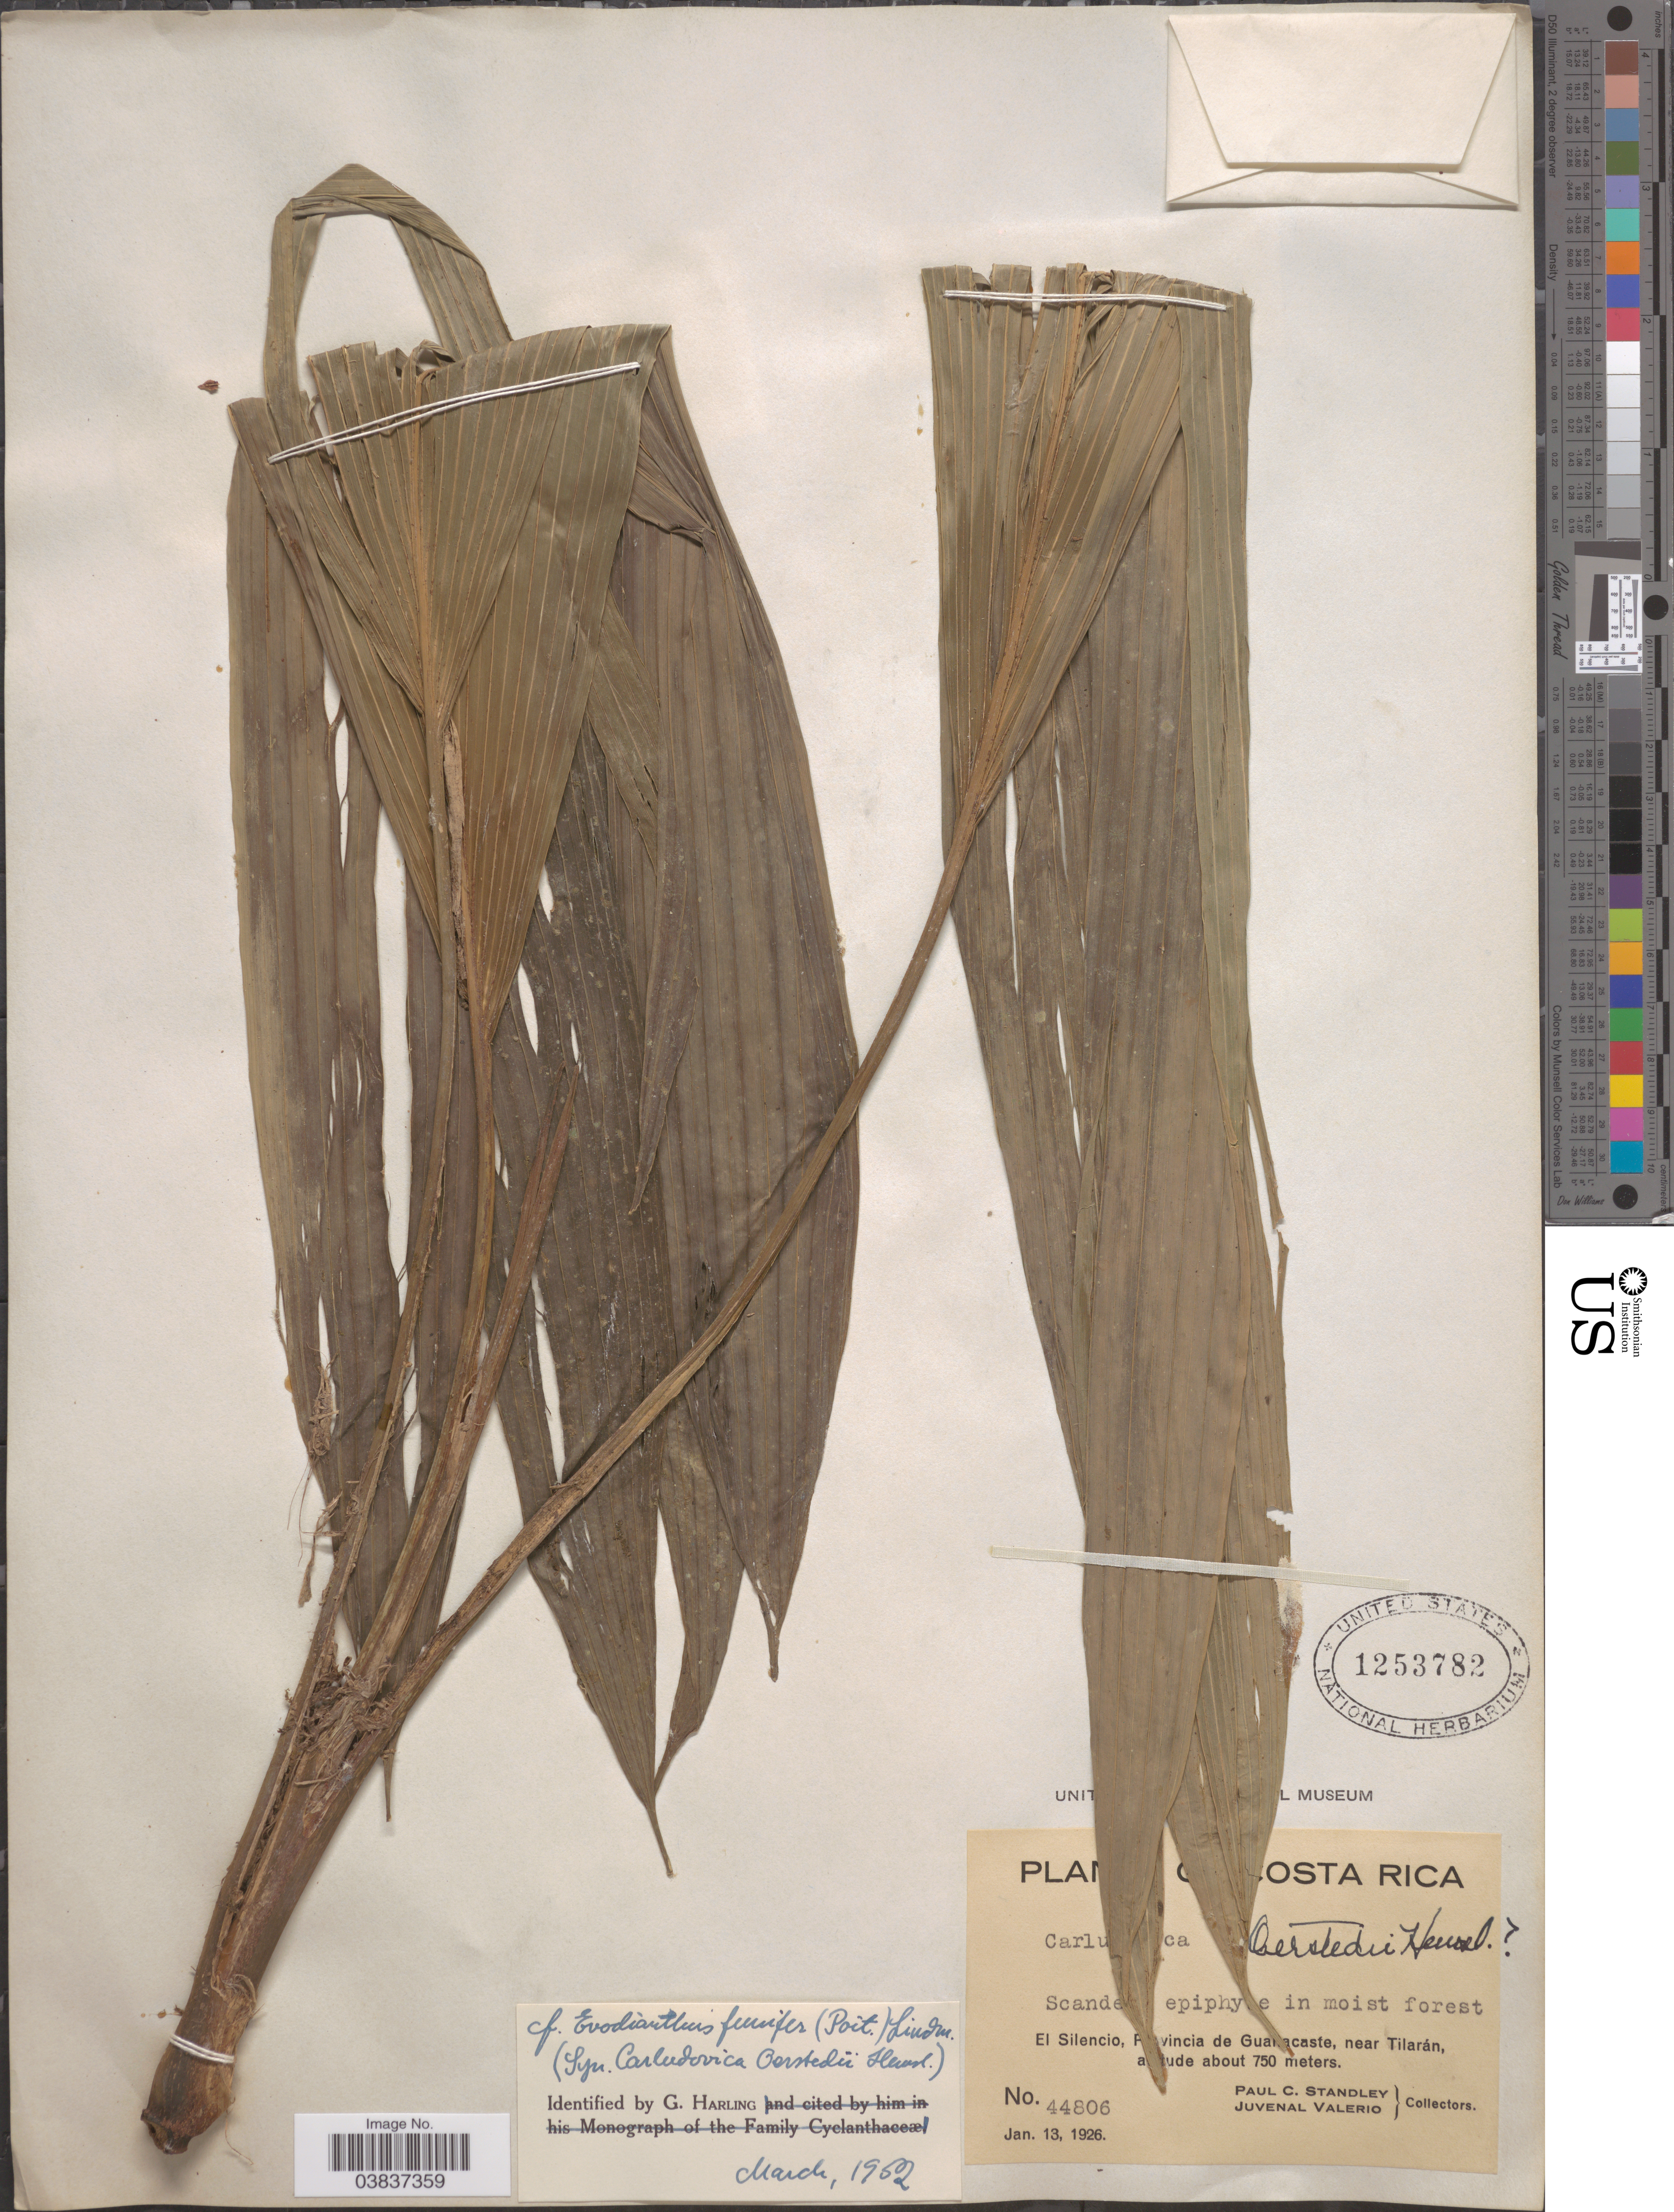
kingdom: Plantae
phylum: Tracheophyta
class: Liliopsida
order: Pandanales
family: Cyclanthaceae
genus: Evodianthus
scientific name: Evodianthus funifer subsp. funifer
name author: (Poit.) Lindm.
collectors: P. C. Standley & J. Valerio R.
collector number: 44806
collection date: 1926-01-13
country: Costa Rica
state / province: Guanacaste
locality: El Silencio, near Tilarán.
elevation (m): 750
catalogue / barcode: US 1253782